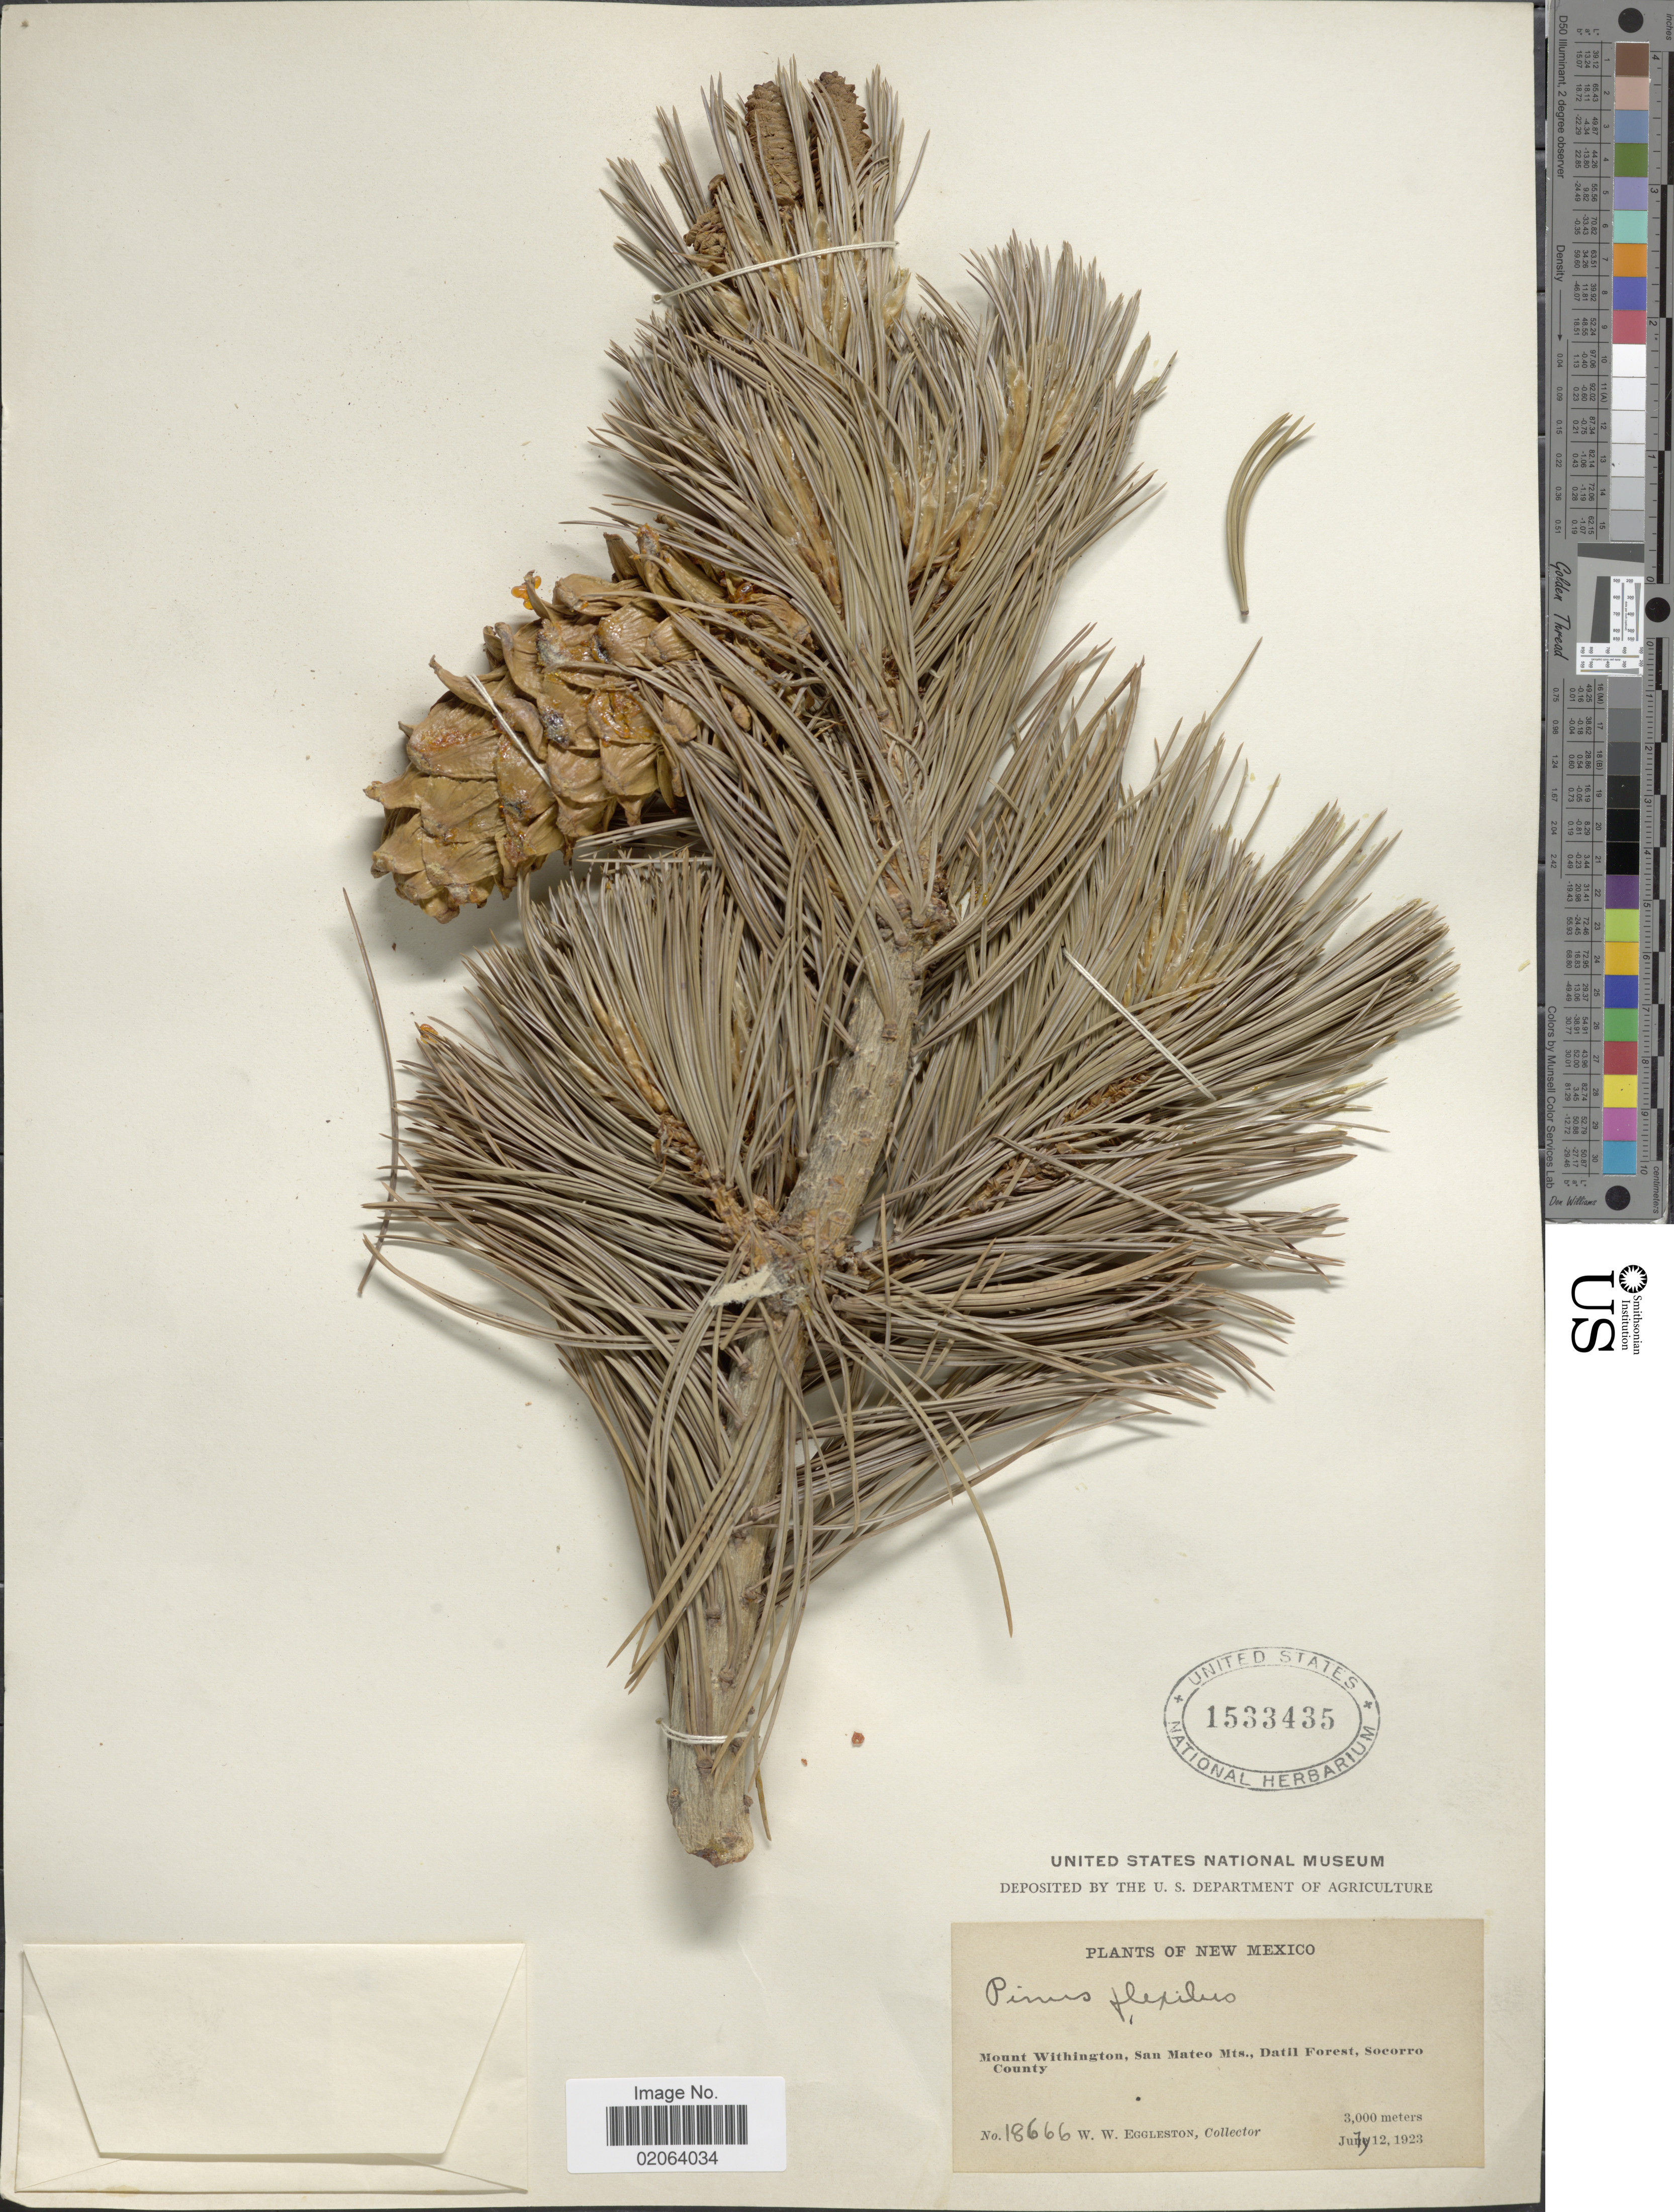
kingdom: Plantae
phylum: Tracheophyta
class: Pinopsida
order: Pinales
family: Pinaceae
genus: Pinus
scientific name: Pinus flexilis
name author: E. James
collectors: W. W. Eggleston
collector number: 18666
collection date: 1923-07-12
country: United States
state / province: New Mexico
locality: Mount Withington, San Mateo Mts., Datil Forest, Socorro County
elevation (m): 3000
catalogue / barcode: US 1533435